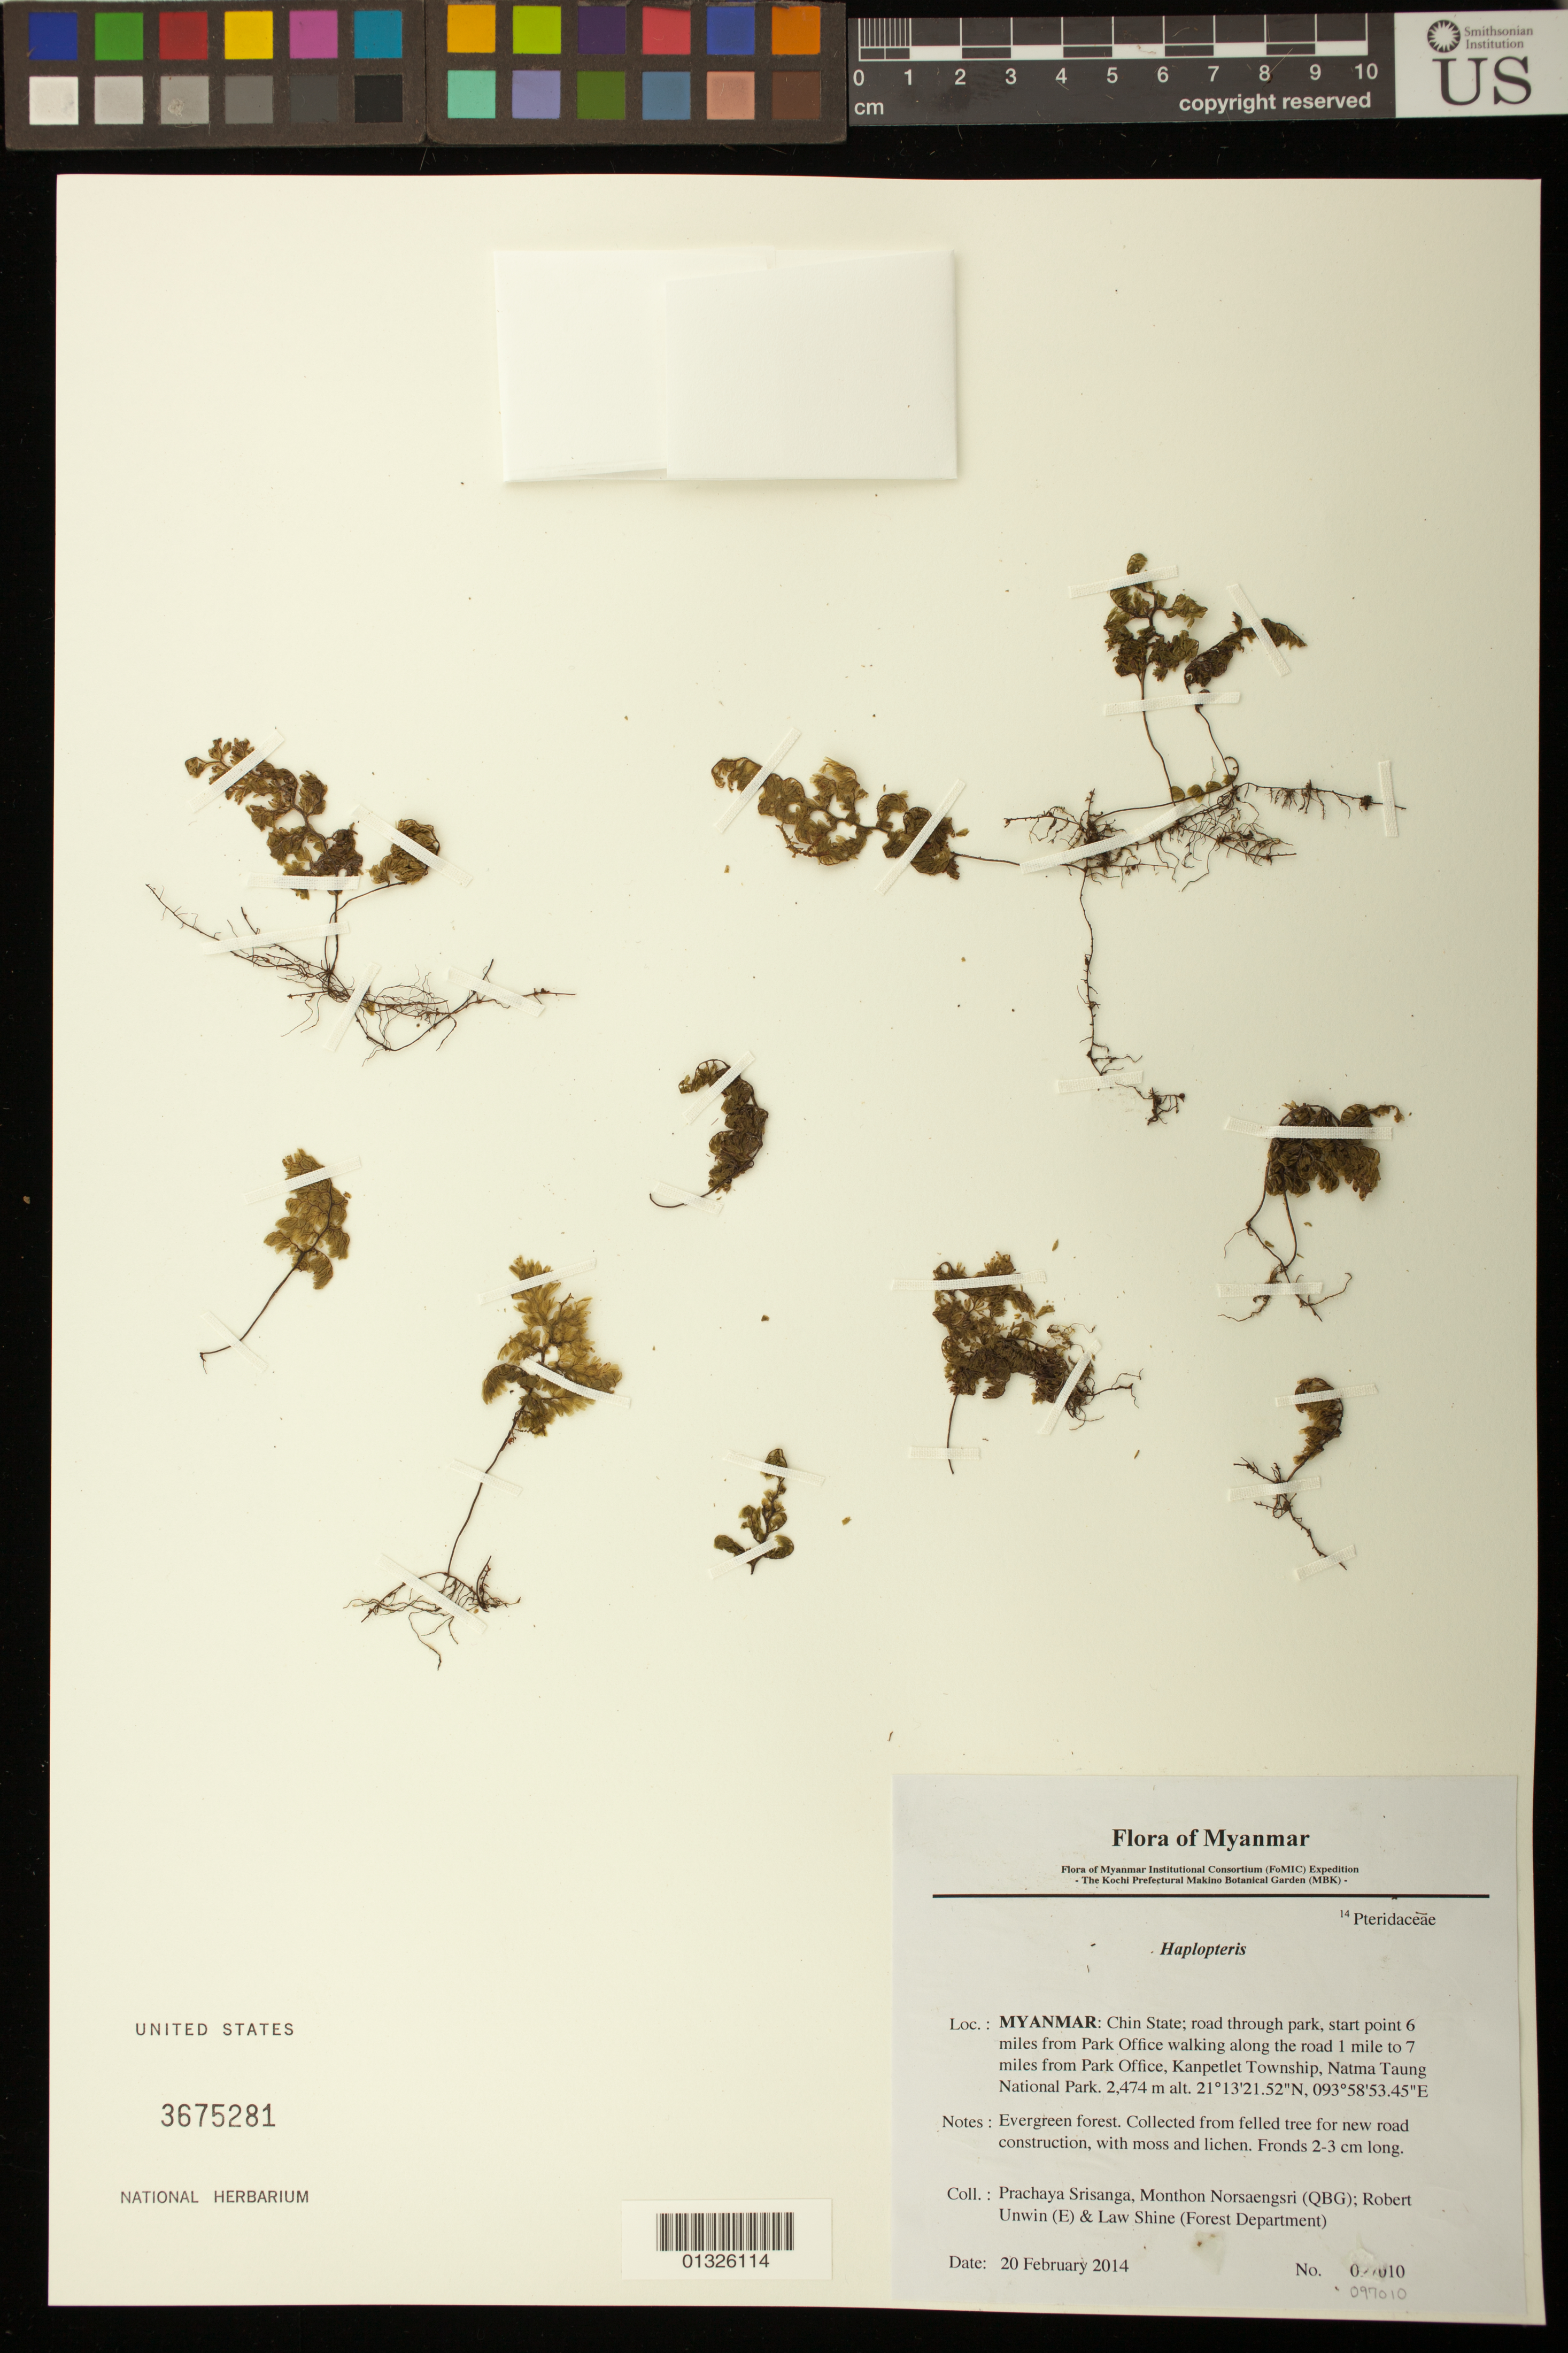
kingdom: Plantae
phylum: Tracheophyta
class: Polypodiopsida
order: Polypodiales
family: Pteridaceae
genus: Haplopteris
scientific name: Haplopteris sp.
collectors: P. Srisanga, M. Norsaengsri, R. Unwin & L. Shine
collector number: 97010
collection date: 2014-02-20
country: Myanmar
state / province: Chin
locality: Road through park, start point 6 miles from Park Office walking along the road 1 mile to 7 miles from Park Office, Kanpetlet Township, Natma Taung National Park.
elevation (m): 2474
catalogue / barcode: US 3675281